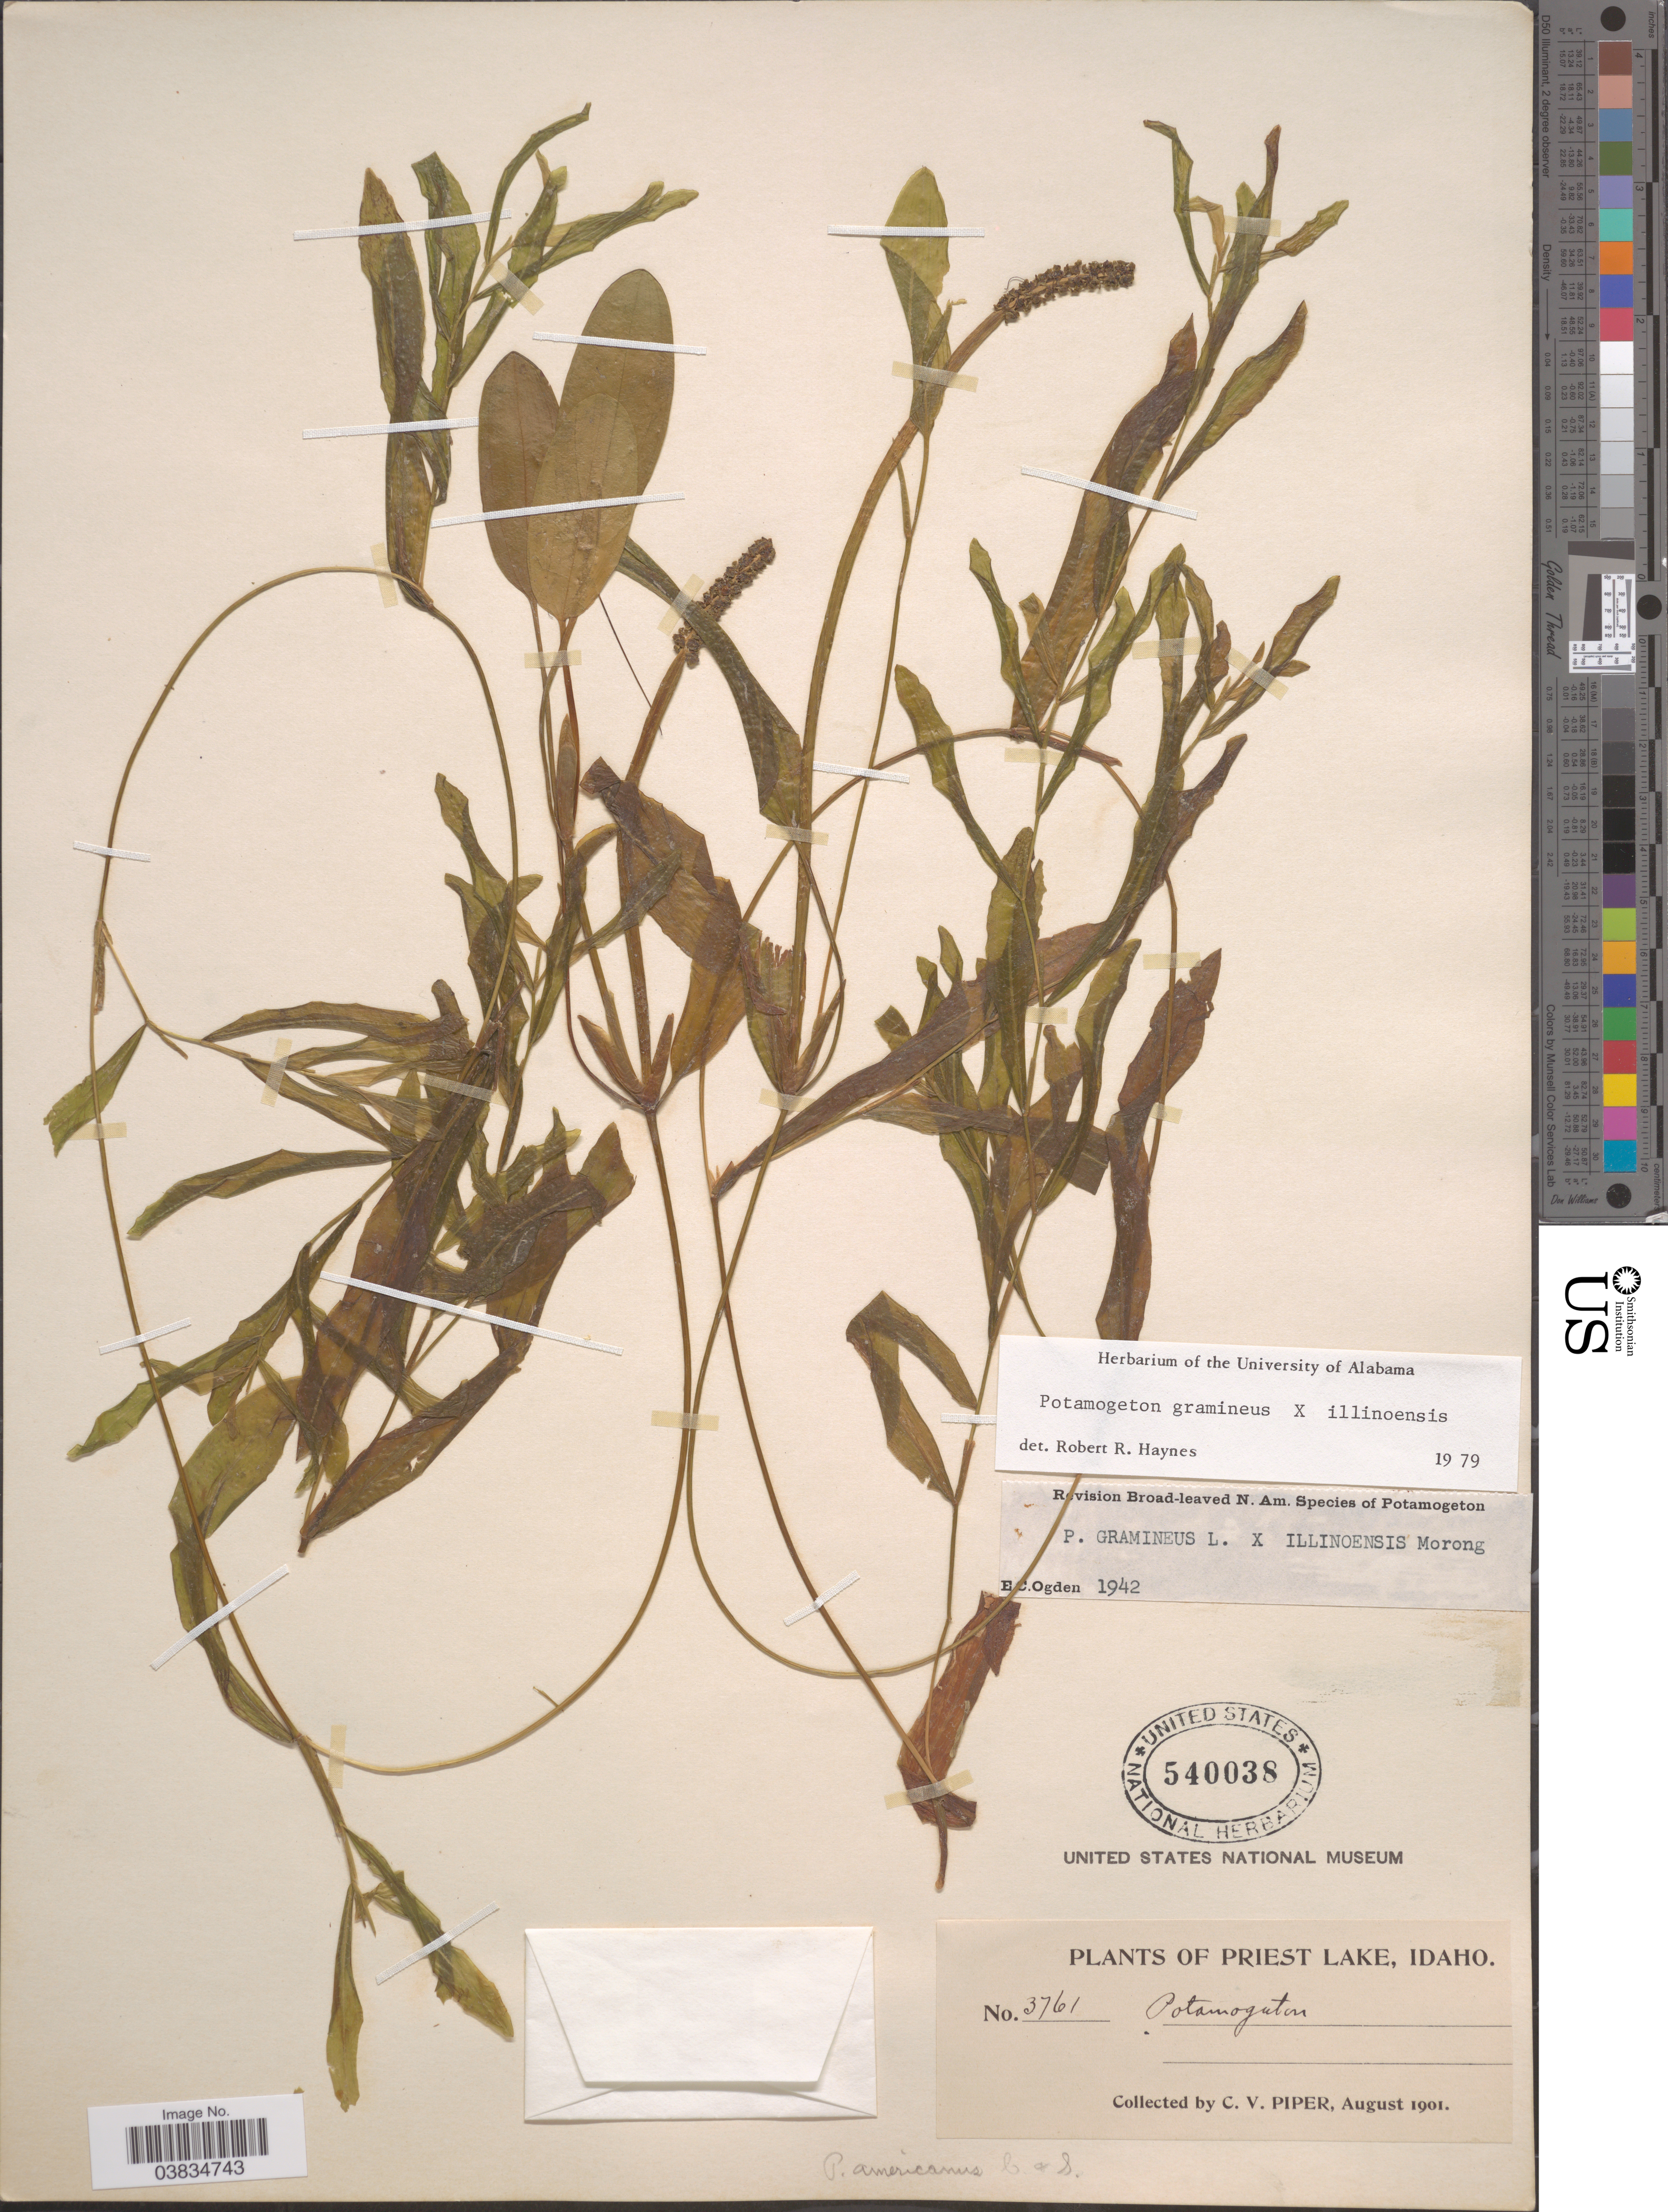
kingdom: Plantae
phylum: Tracheophyta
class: Liliopsida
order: Alismatales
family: Potamogetonaceae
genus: Potamogeton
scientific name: Potamogeton gramineus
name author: L.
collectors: C. V. Piper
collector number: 3761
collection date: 1901-08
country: United States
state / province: Idaho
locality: Priest Lake.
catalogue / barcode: US 540038